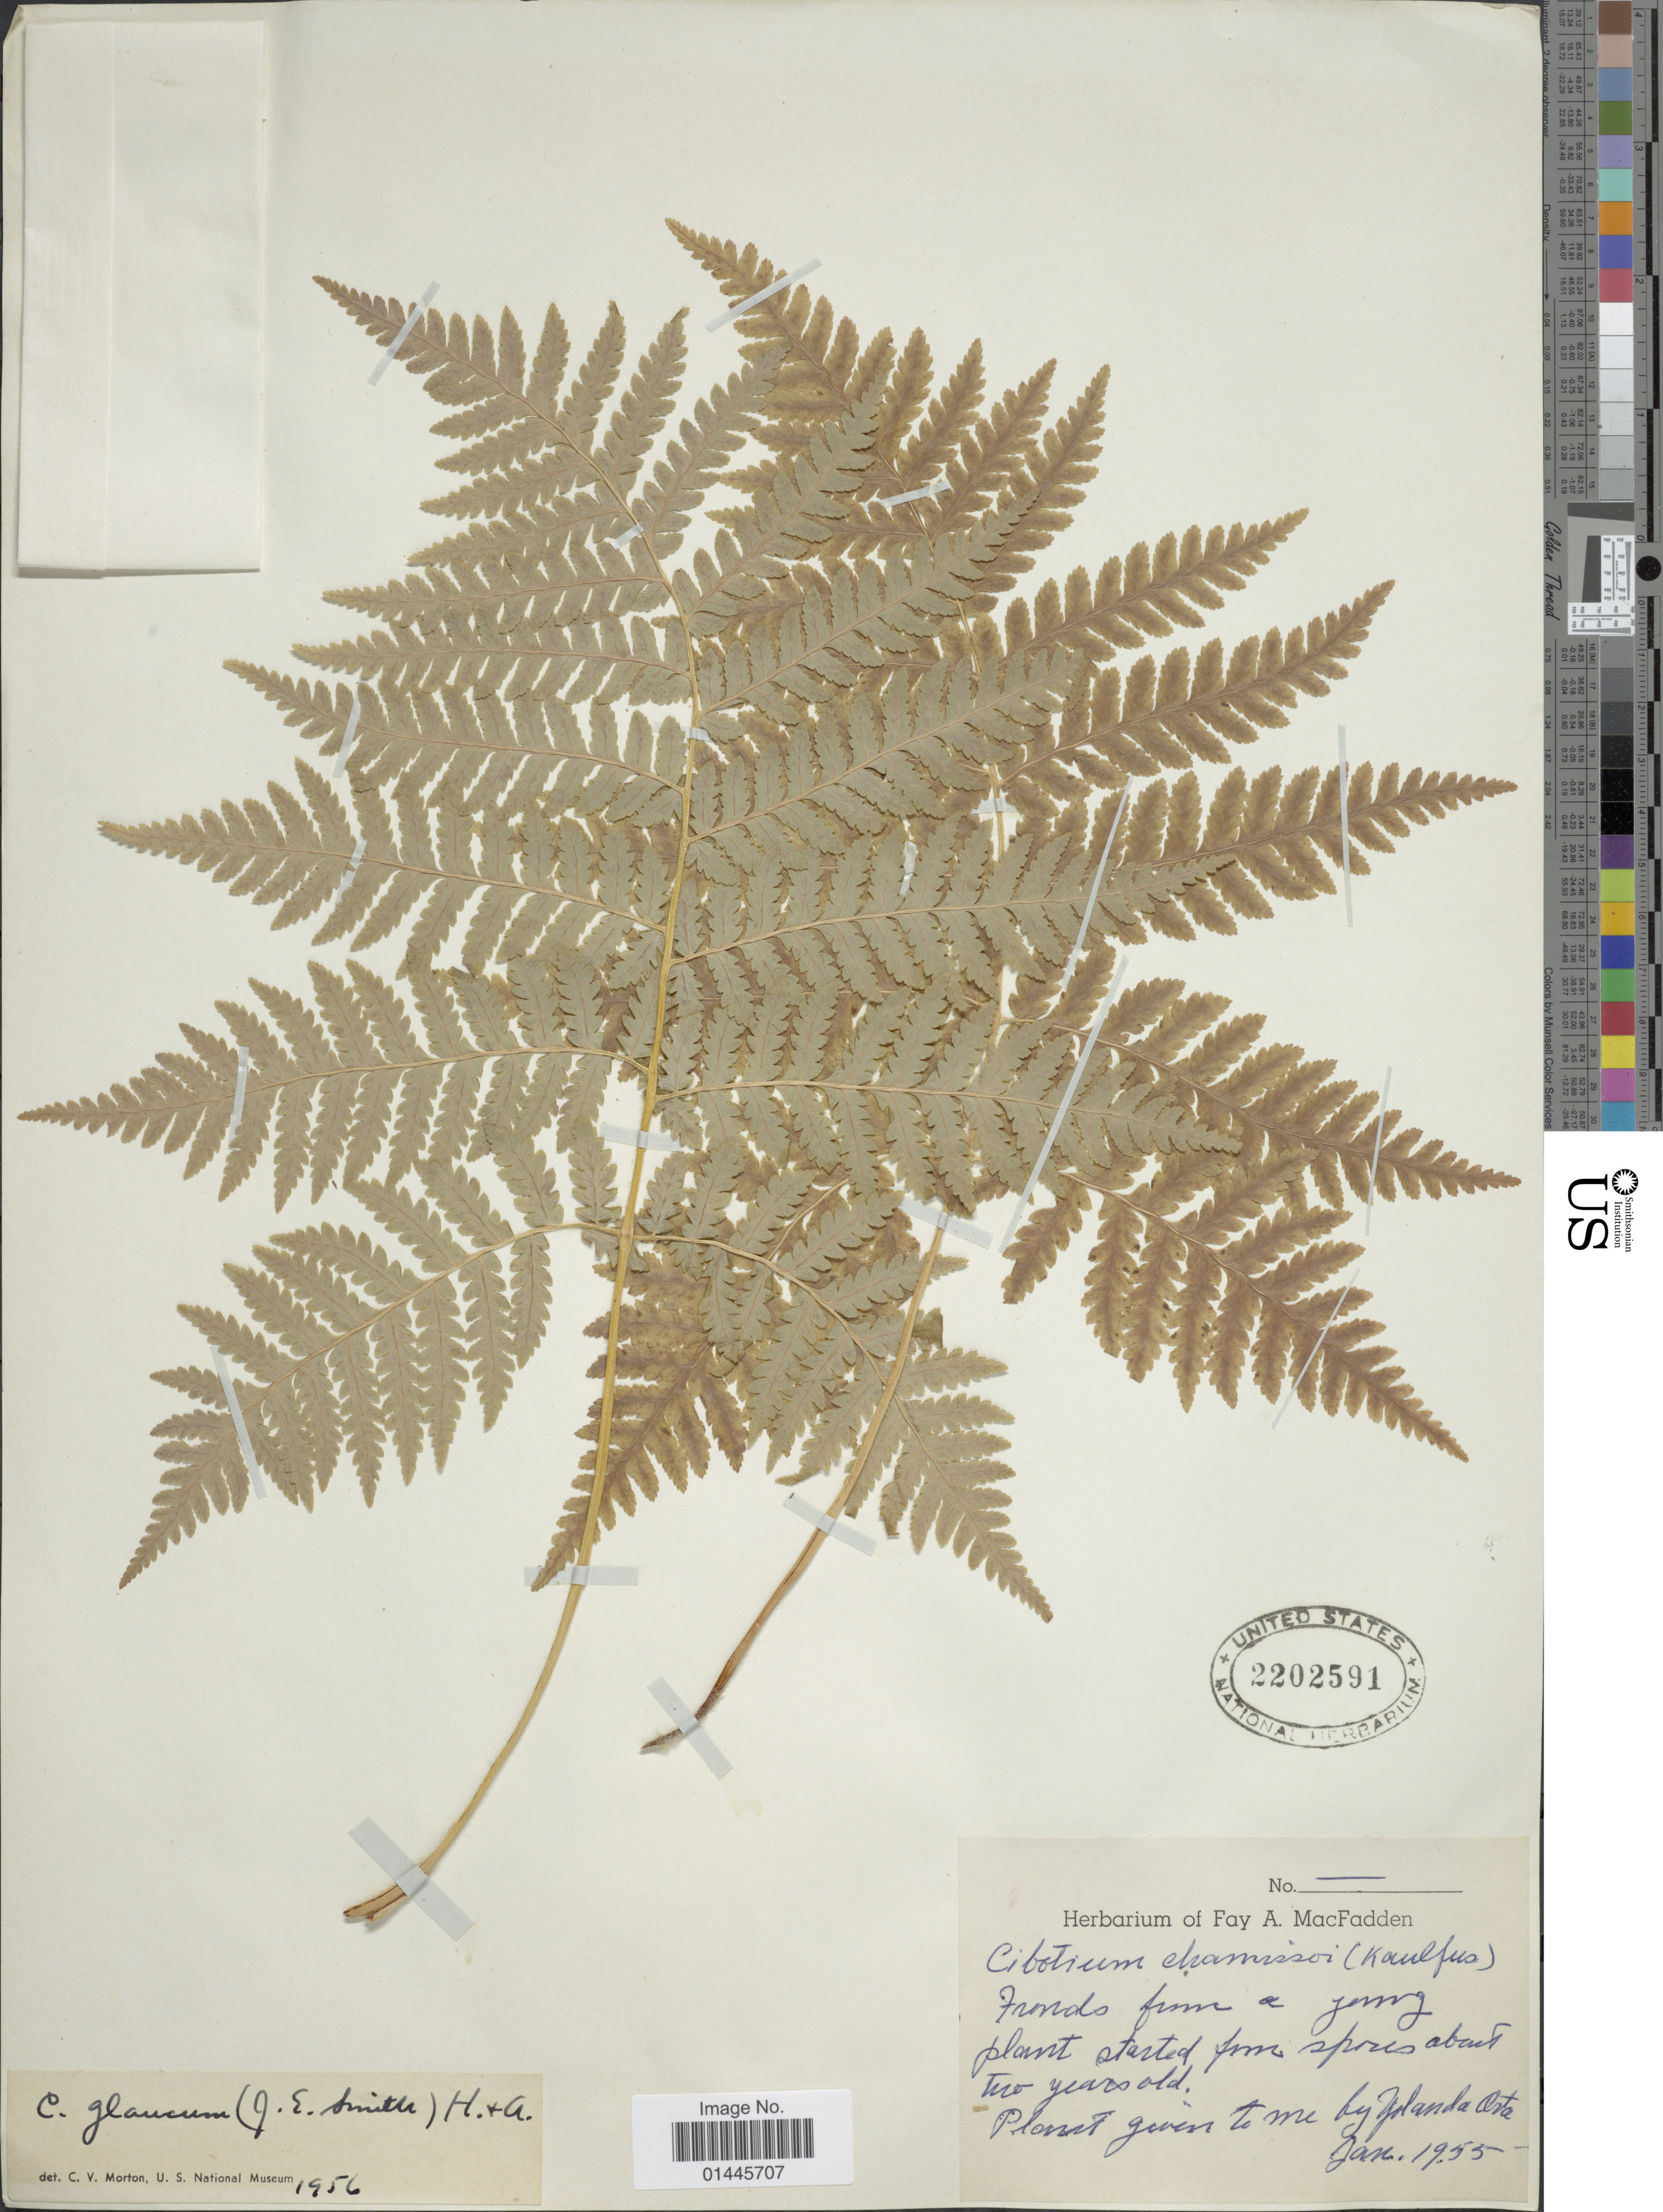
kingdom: Plantae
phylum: Tracheophyta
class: Polypodiopsida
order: Cyatheales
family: Cibotiaceae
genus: Cibotium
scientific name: Cibotium schiedei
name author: Schltdl. & Cham.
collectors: ex herb. Fay A. MacFadden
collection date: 1955-01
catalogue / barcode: US 2202591